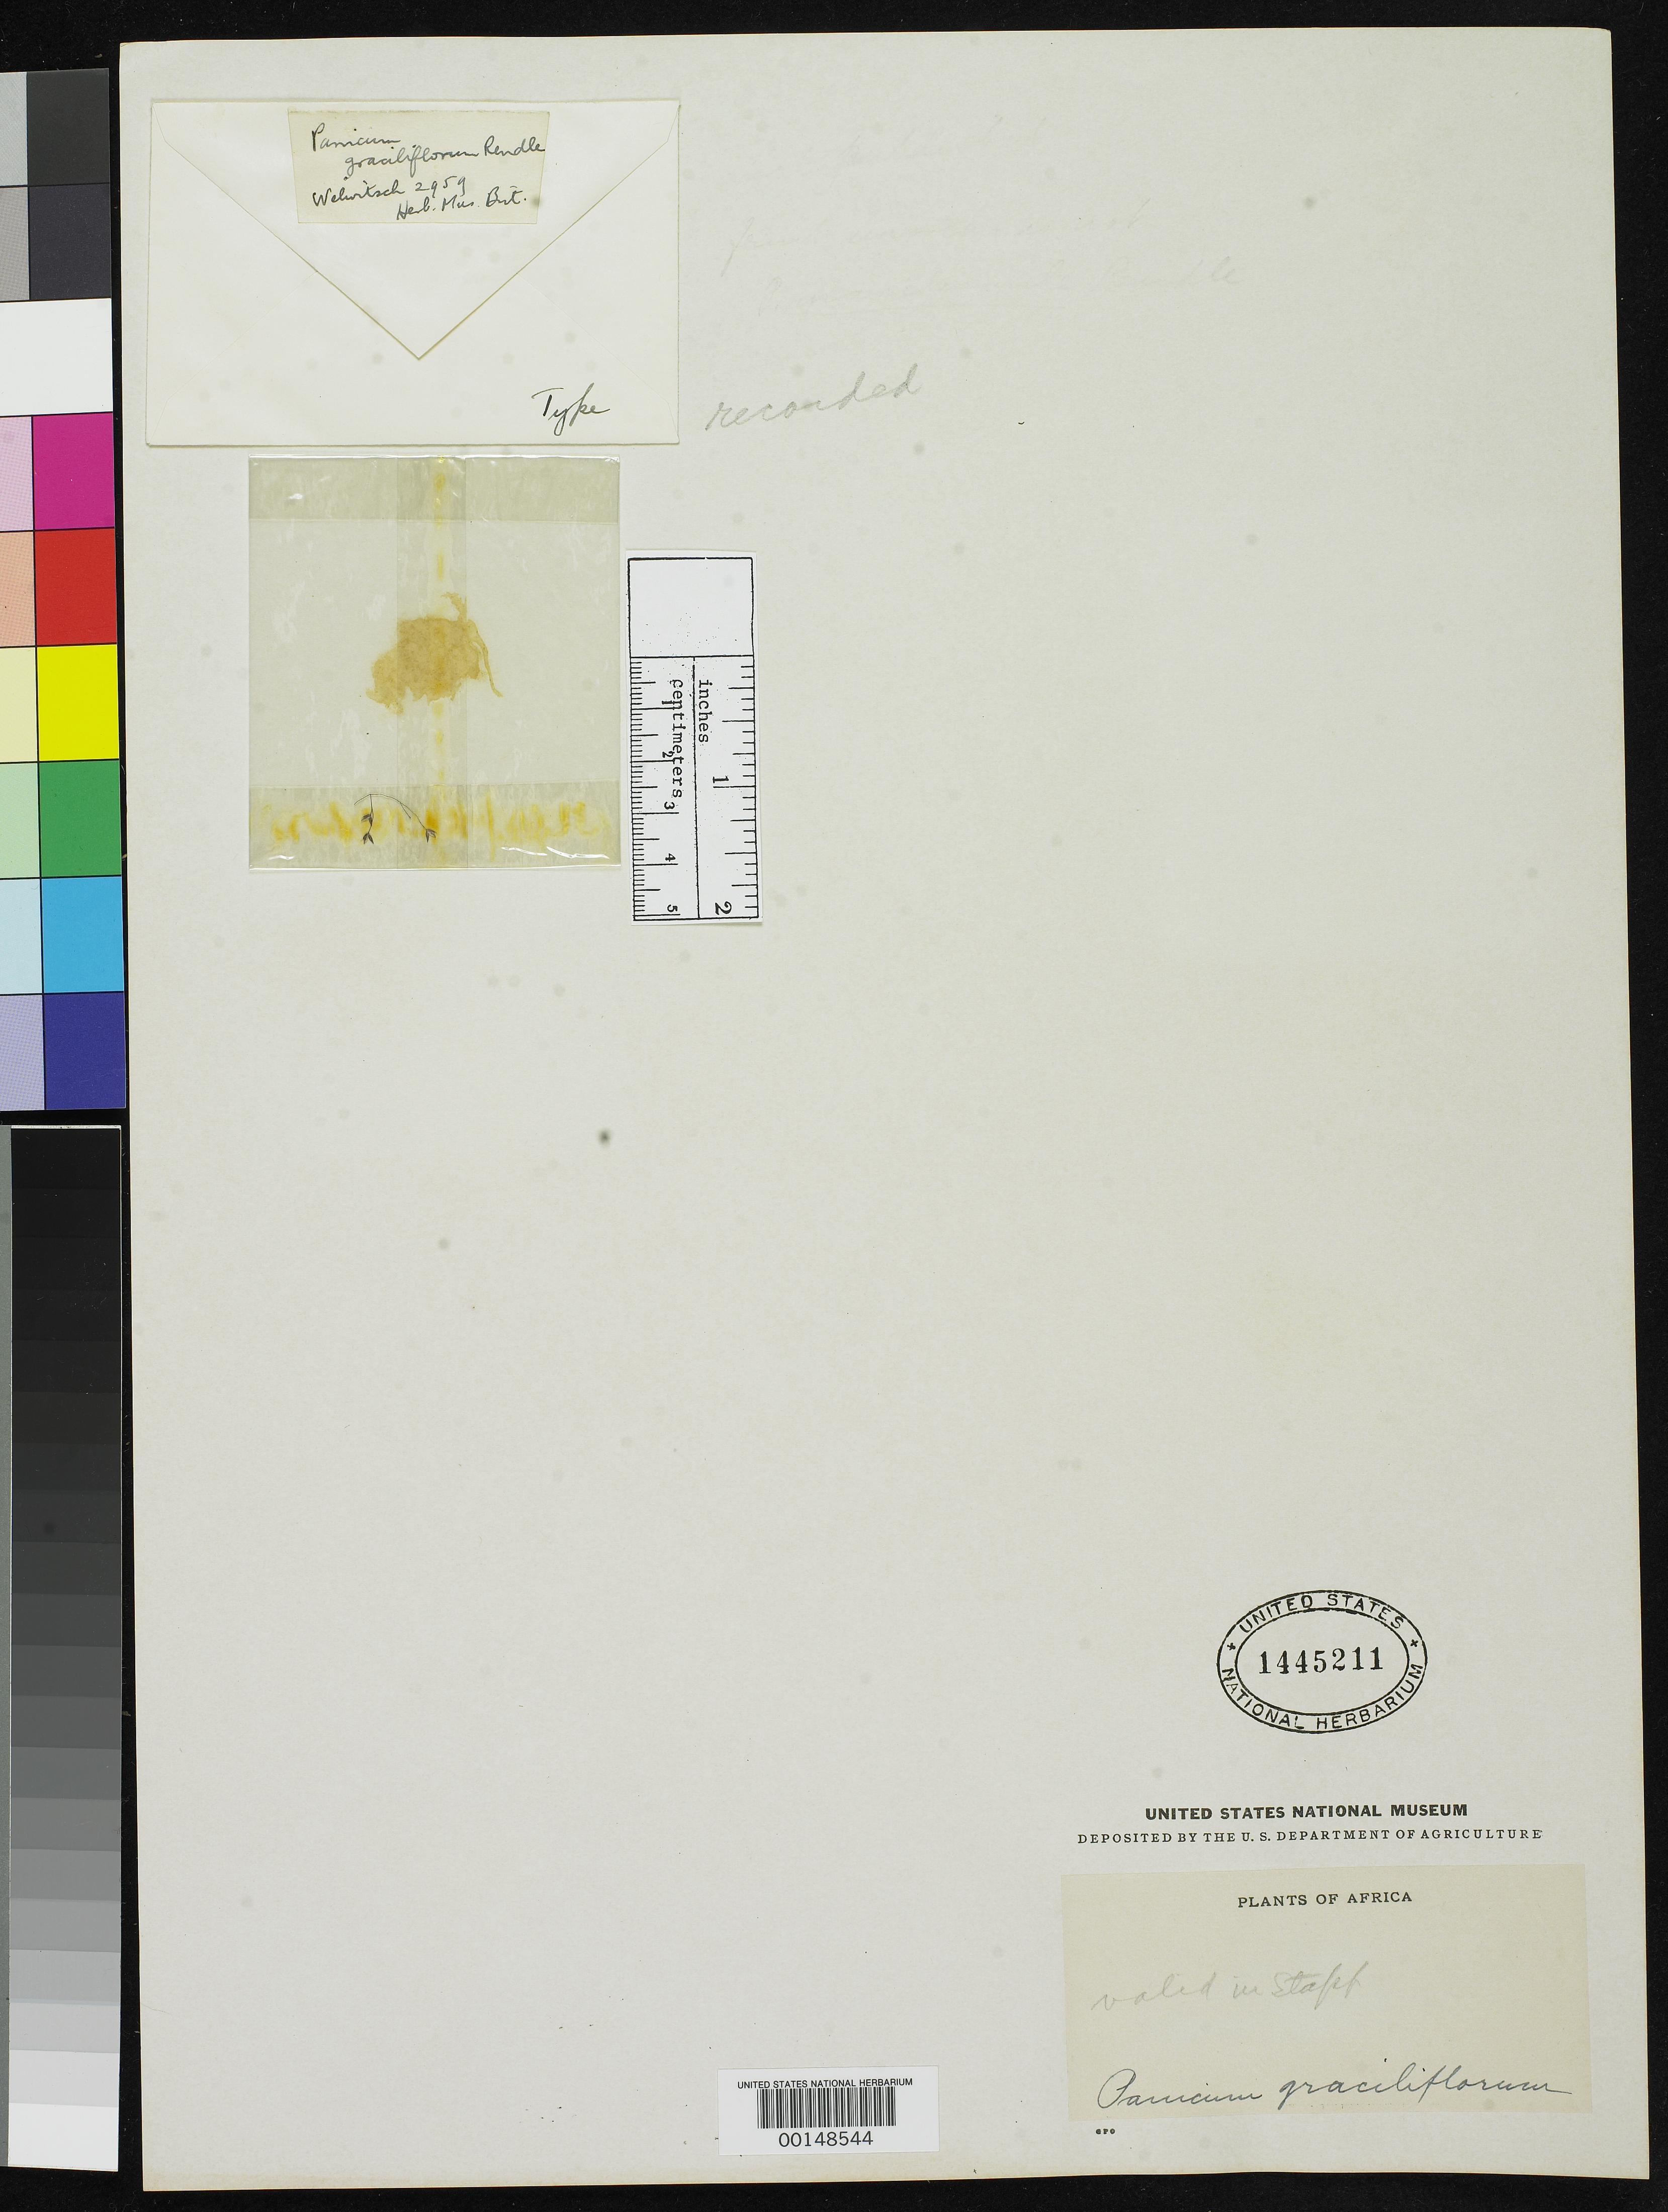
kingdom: Plantae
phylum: Tracheophyta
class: Liliopsida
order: Poales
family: Poaceae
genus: Panicum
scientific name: Panicum graciliflorum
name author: Rendle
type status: Type Fragment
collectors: F. M. Welwitsch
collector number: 2959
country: Angola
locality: Golungo Alto between Cambondo and Trombete.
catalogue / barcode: US 1445211